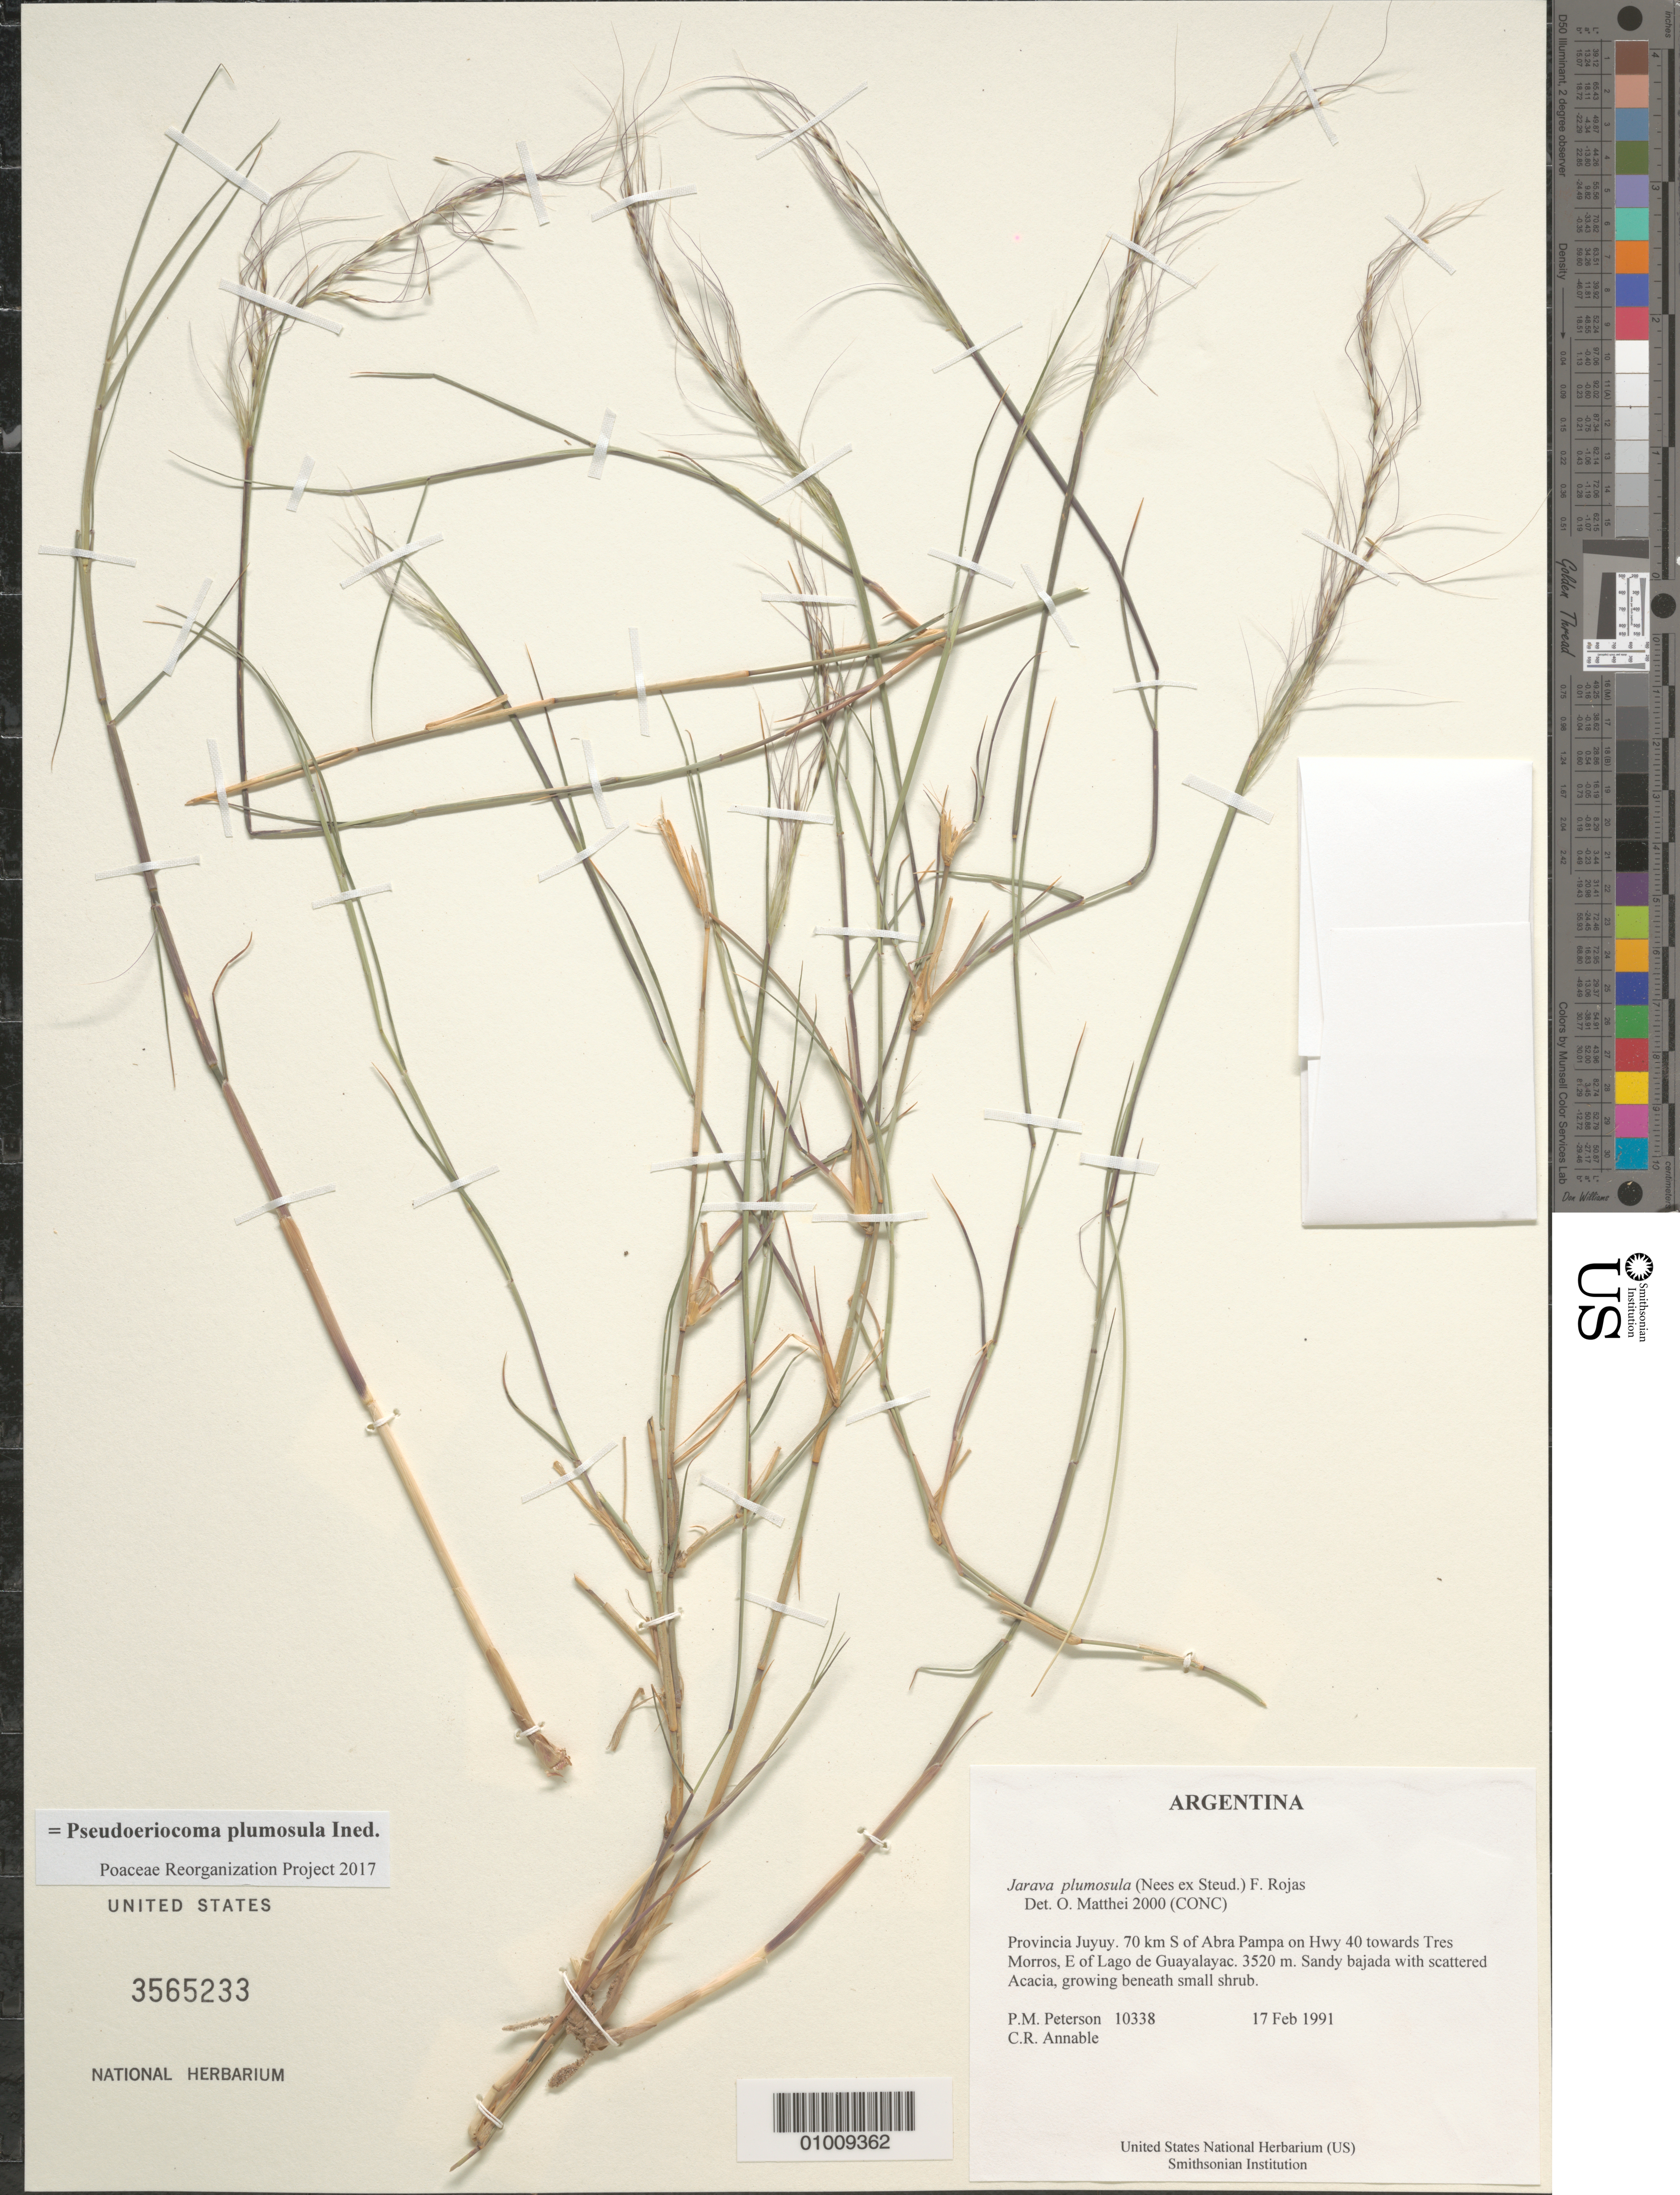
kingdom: Plantae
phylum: Tracheophyta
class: Liliopsida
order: Poales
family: Poaceae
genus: Pseudoeriocoma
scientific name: Pseudoeriocoma plumosula ined.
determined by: Poaceae Reorganization Project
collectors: P. M. Peterson & C. R. Annable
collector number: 10338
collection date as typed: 17 Feb 1991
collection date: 1991-02-17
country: Argentina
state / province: Jujuy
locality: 70 km S of Abra Pampa on Hwy 40 towards Tres Morros, E of Lago de Guayalayac.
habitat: Sandy bajada with scattered Acacia, growing beneath small shrub.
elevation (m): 3520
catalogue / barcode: US 3565233